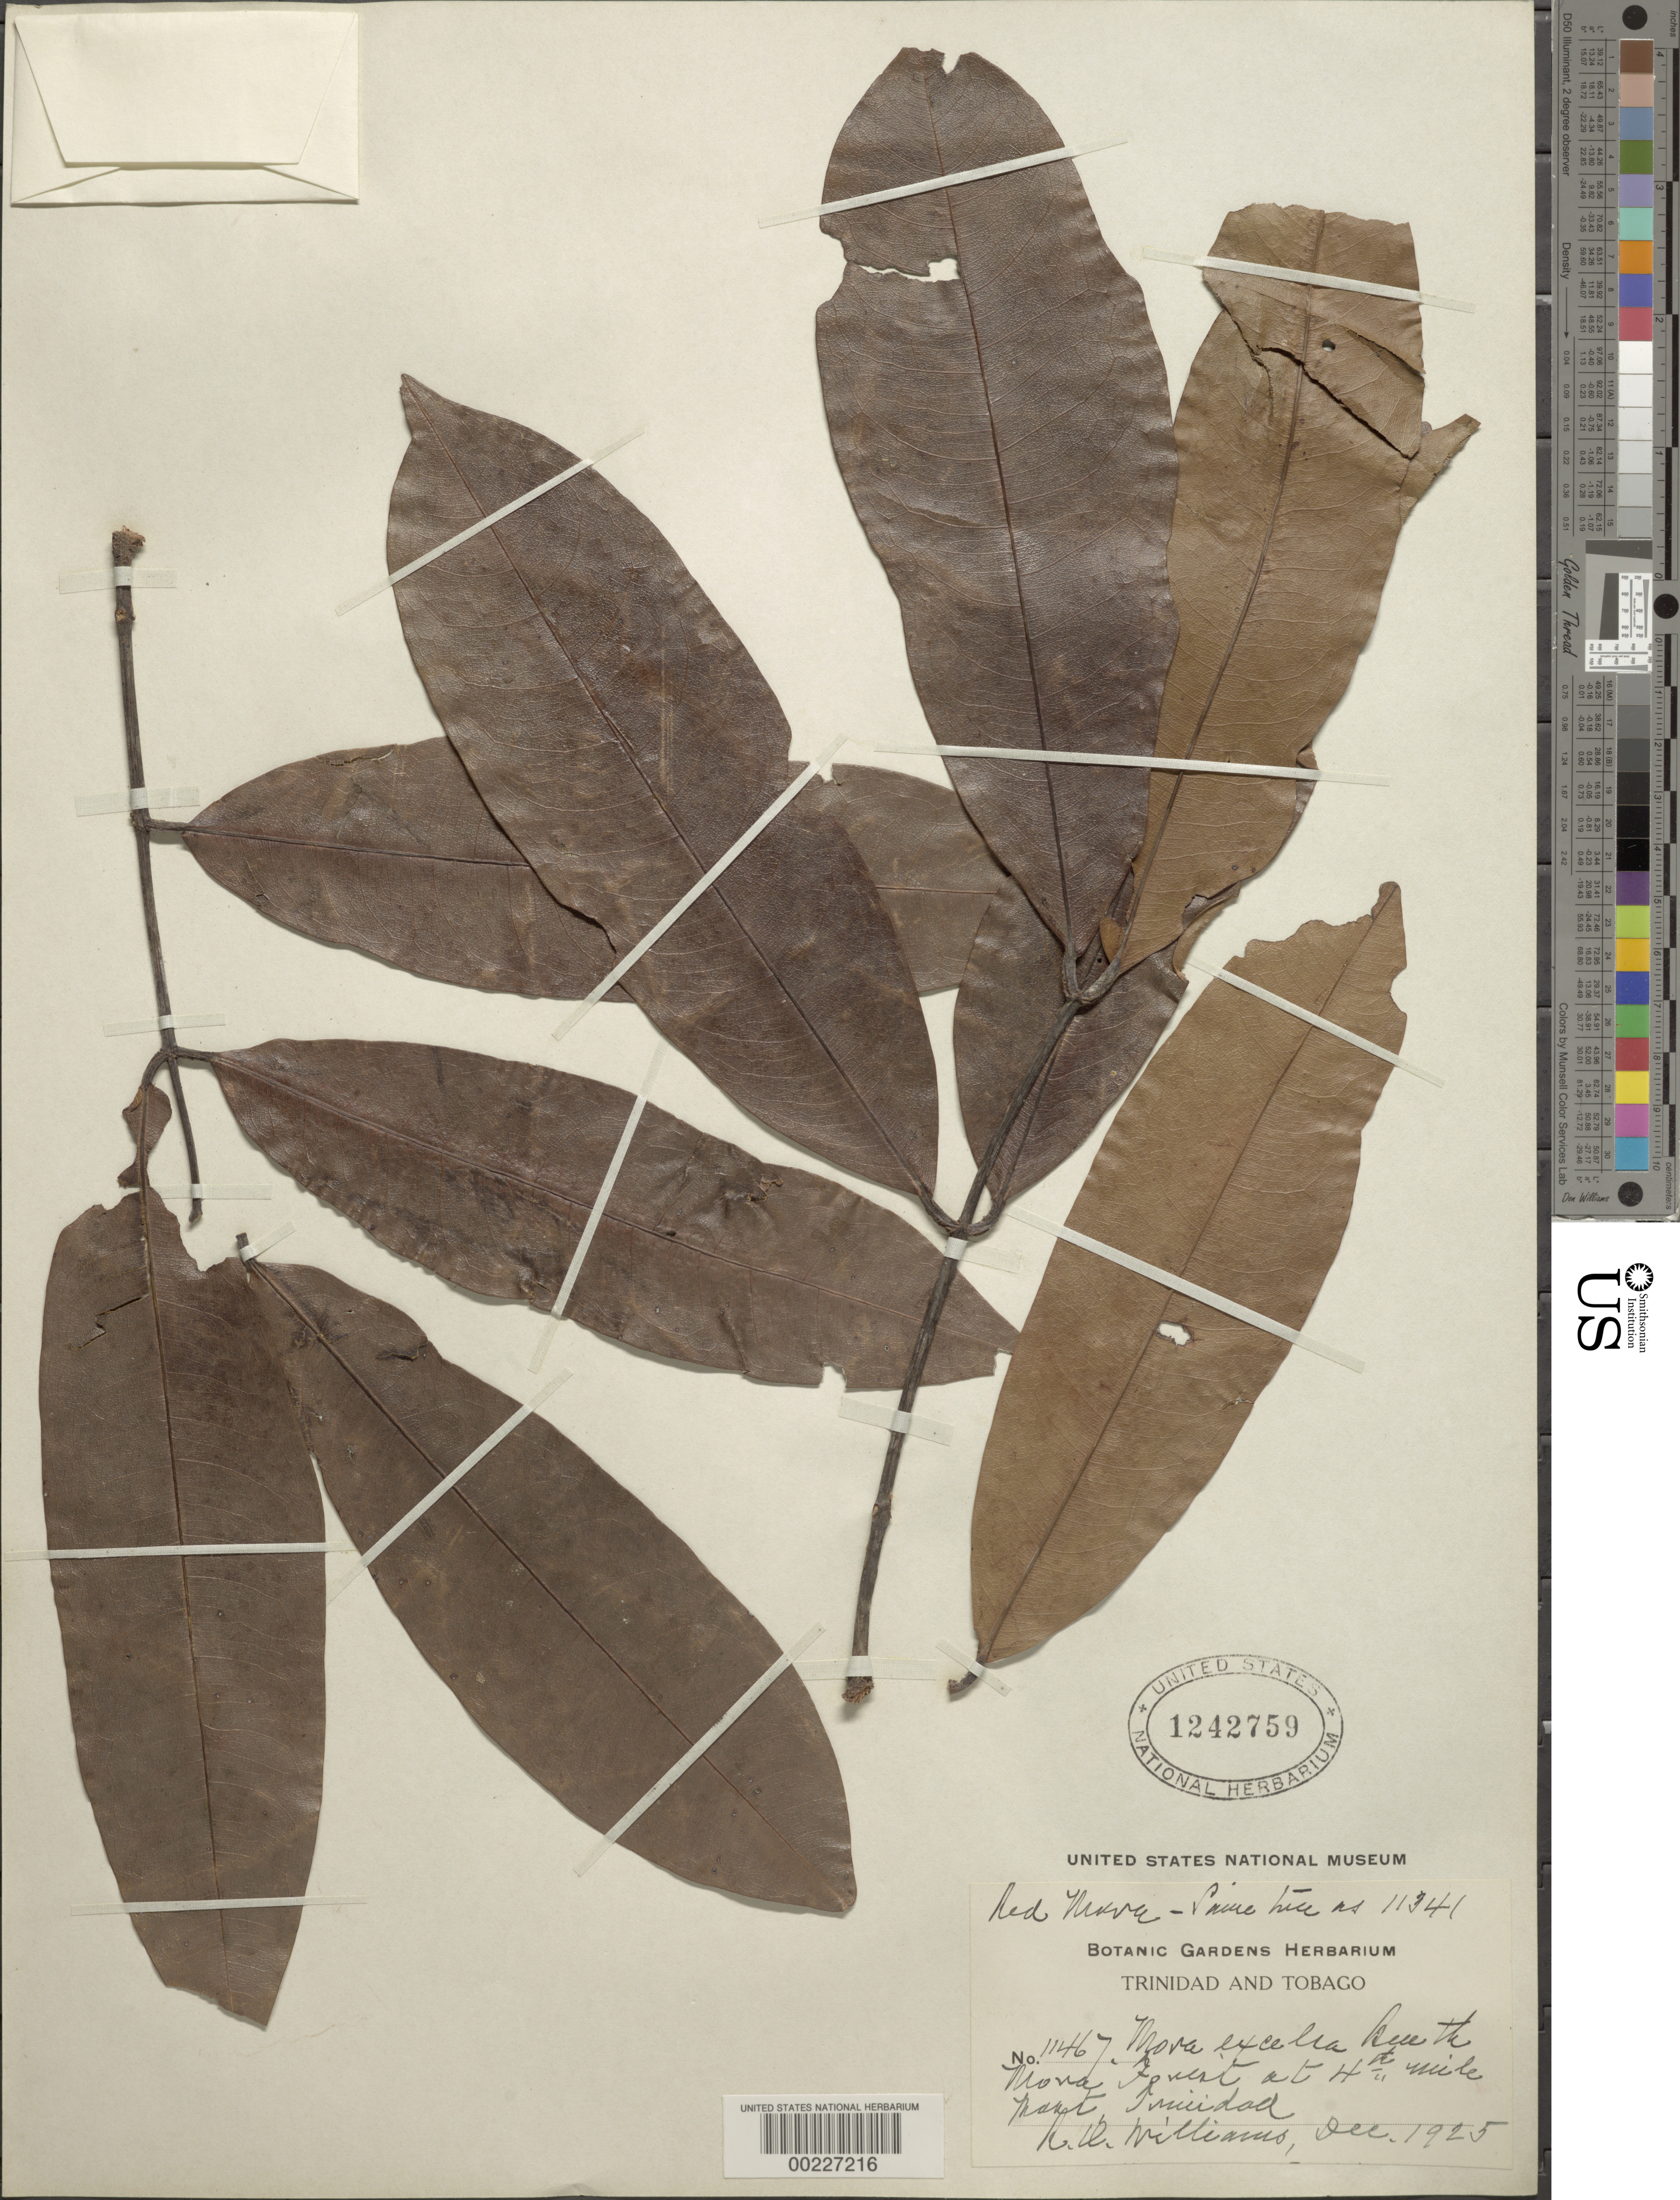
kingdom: Plantae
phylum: Tracheophyta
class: Magnoliopsida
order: Fabales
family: Fabaceae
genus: Mora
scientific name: Mora excelsa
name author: Benth.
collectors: R. O. Williams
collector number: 11467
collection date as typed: Dec 1925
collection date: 1925-12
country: Trinidad and Tobago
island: Trinidad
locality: Mant, mora forest at 4th mile post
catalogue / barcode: US 1242759